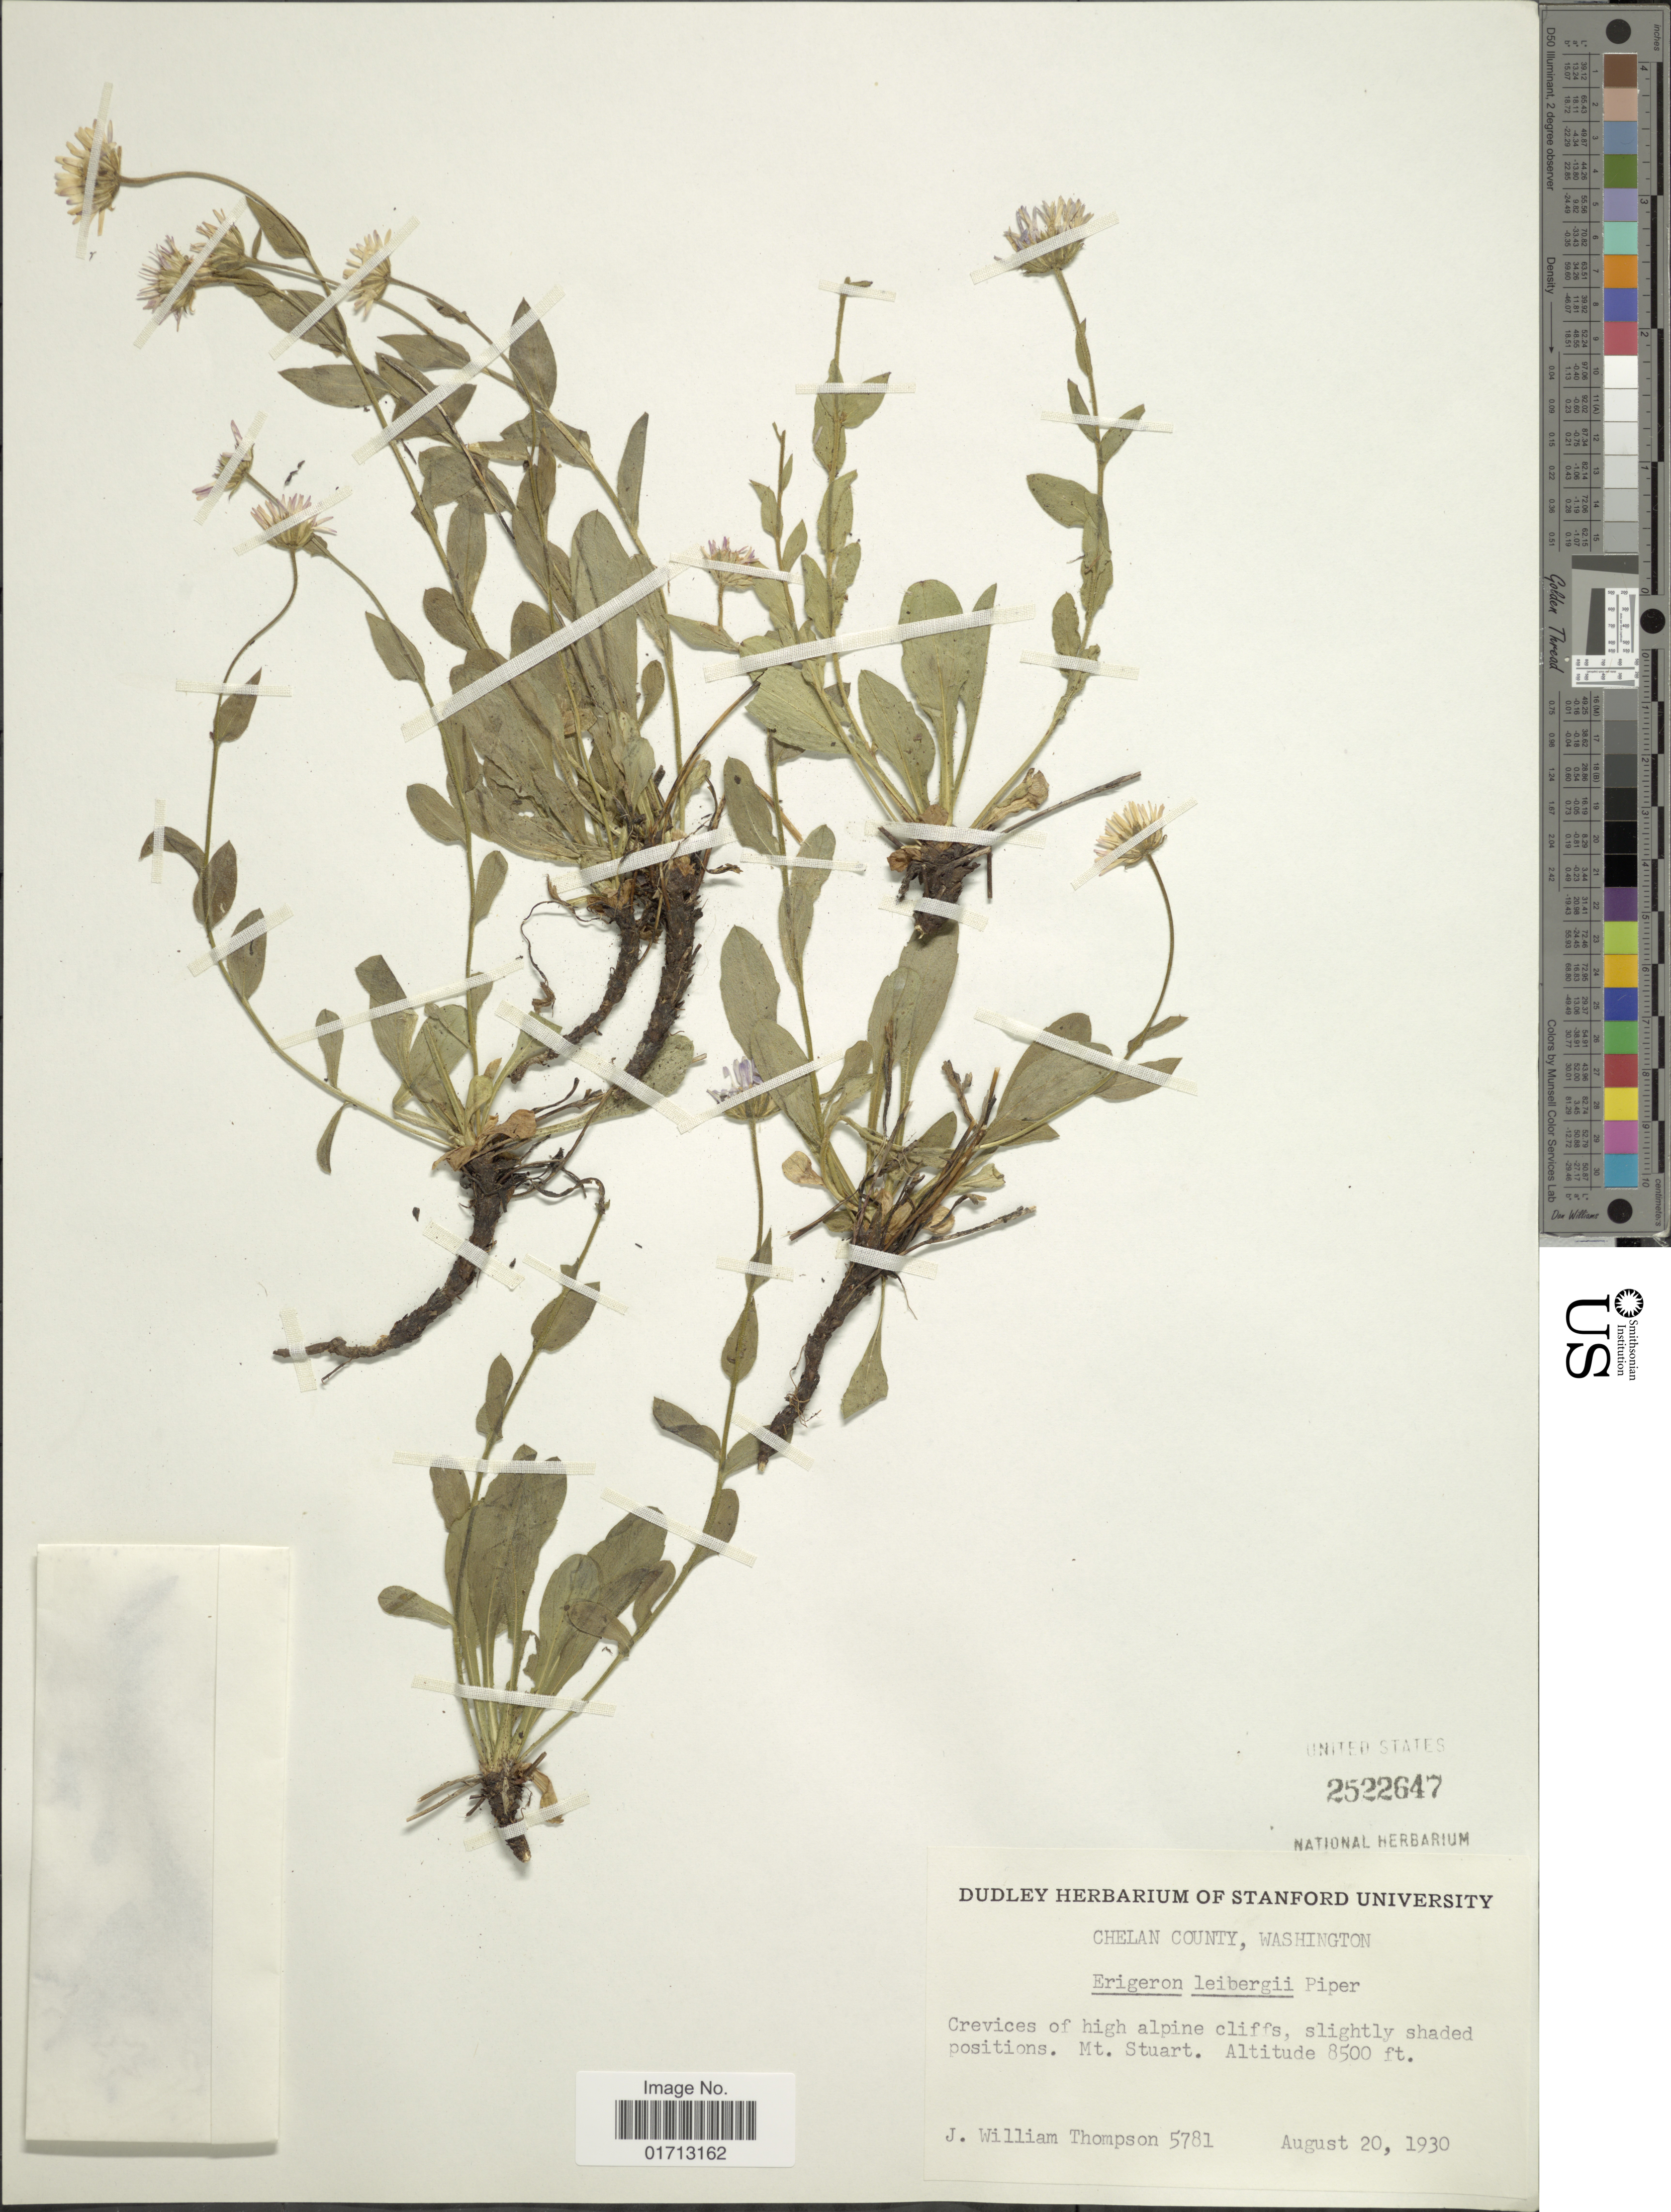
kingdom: Plantae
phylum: Tracheophyta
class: Magnoliopsida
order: Asterales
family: Asteraceae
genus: Erigeron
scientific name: Erigeron leibergii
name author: Piper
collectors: J. W. Thompson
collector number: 5781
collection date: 1930-08-20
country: United States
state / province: Washington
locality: Chelan Countym Mt, Stuart.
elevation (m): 2591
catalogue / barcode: US 2522647